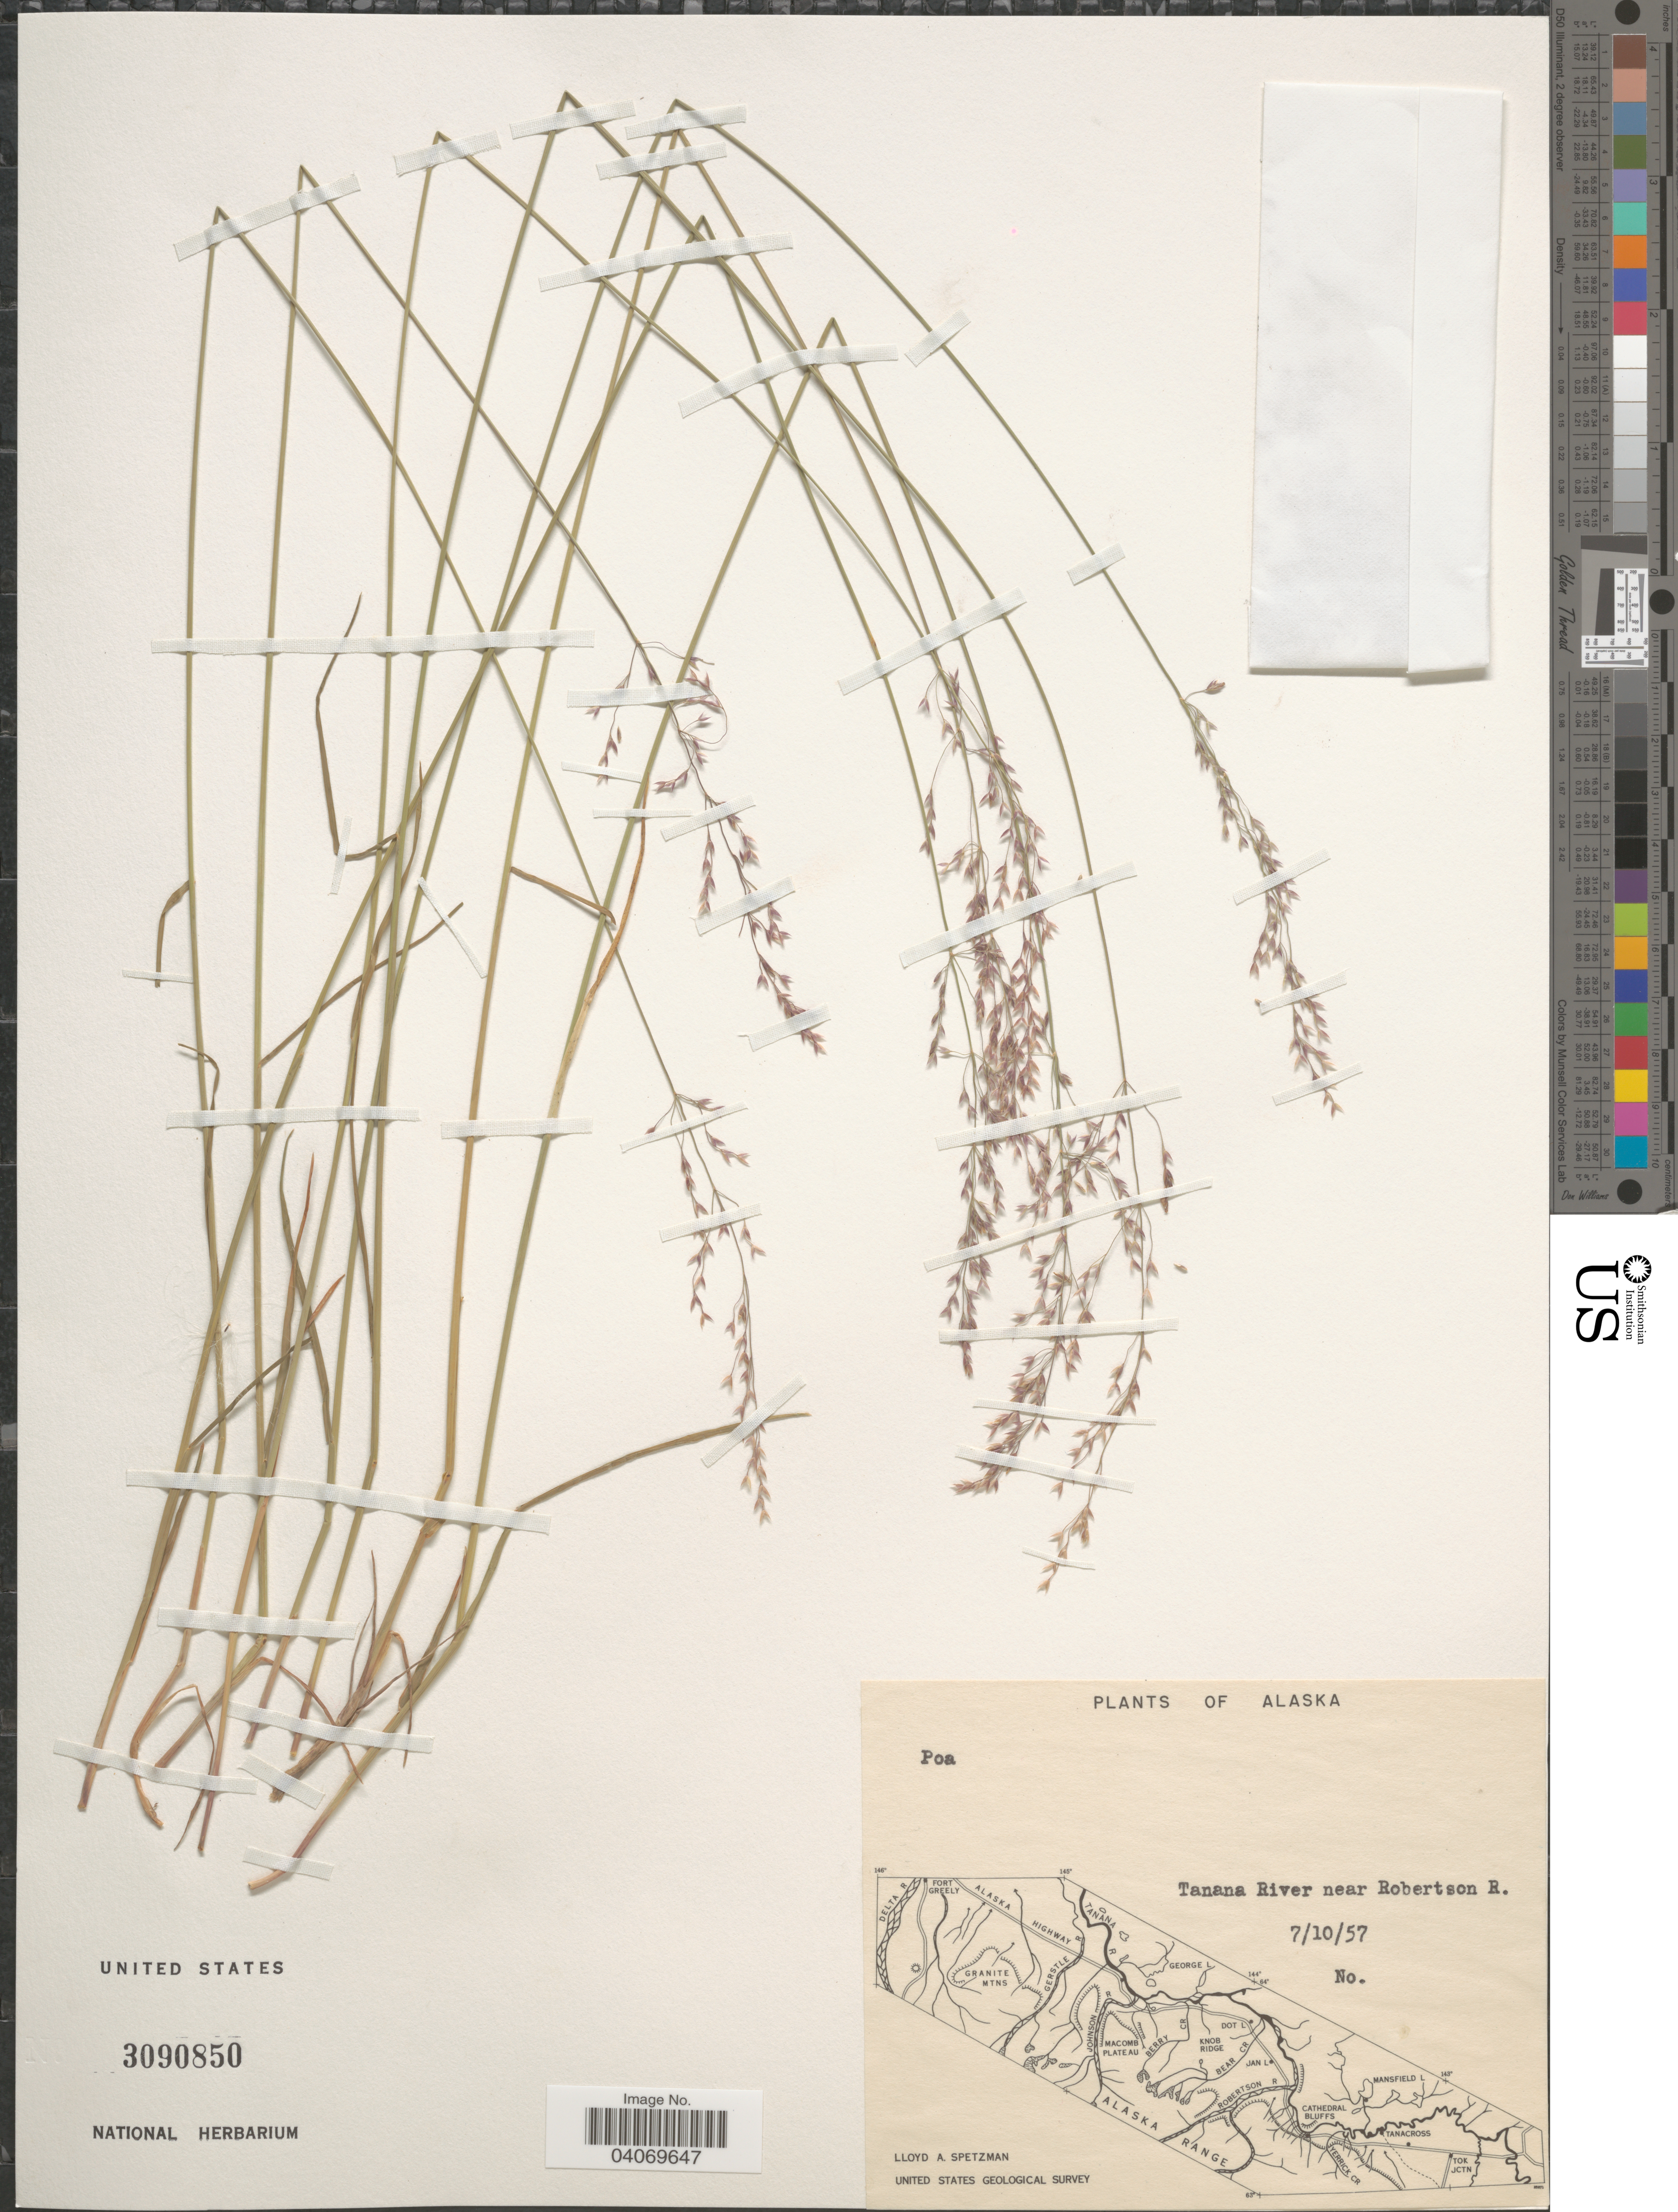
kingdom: Plantae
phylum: Tracheophyta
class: Liliopsida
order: Poales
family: Poaceae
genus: Poa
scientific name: Poa sp.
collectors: L. Spetzman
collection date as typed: Transcribed d/m/y: 10/7/57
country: United States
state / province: Alaska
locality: Tanana River near Robertson R. United States Geological Survey.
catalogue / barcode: US 3090850